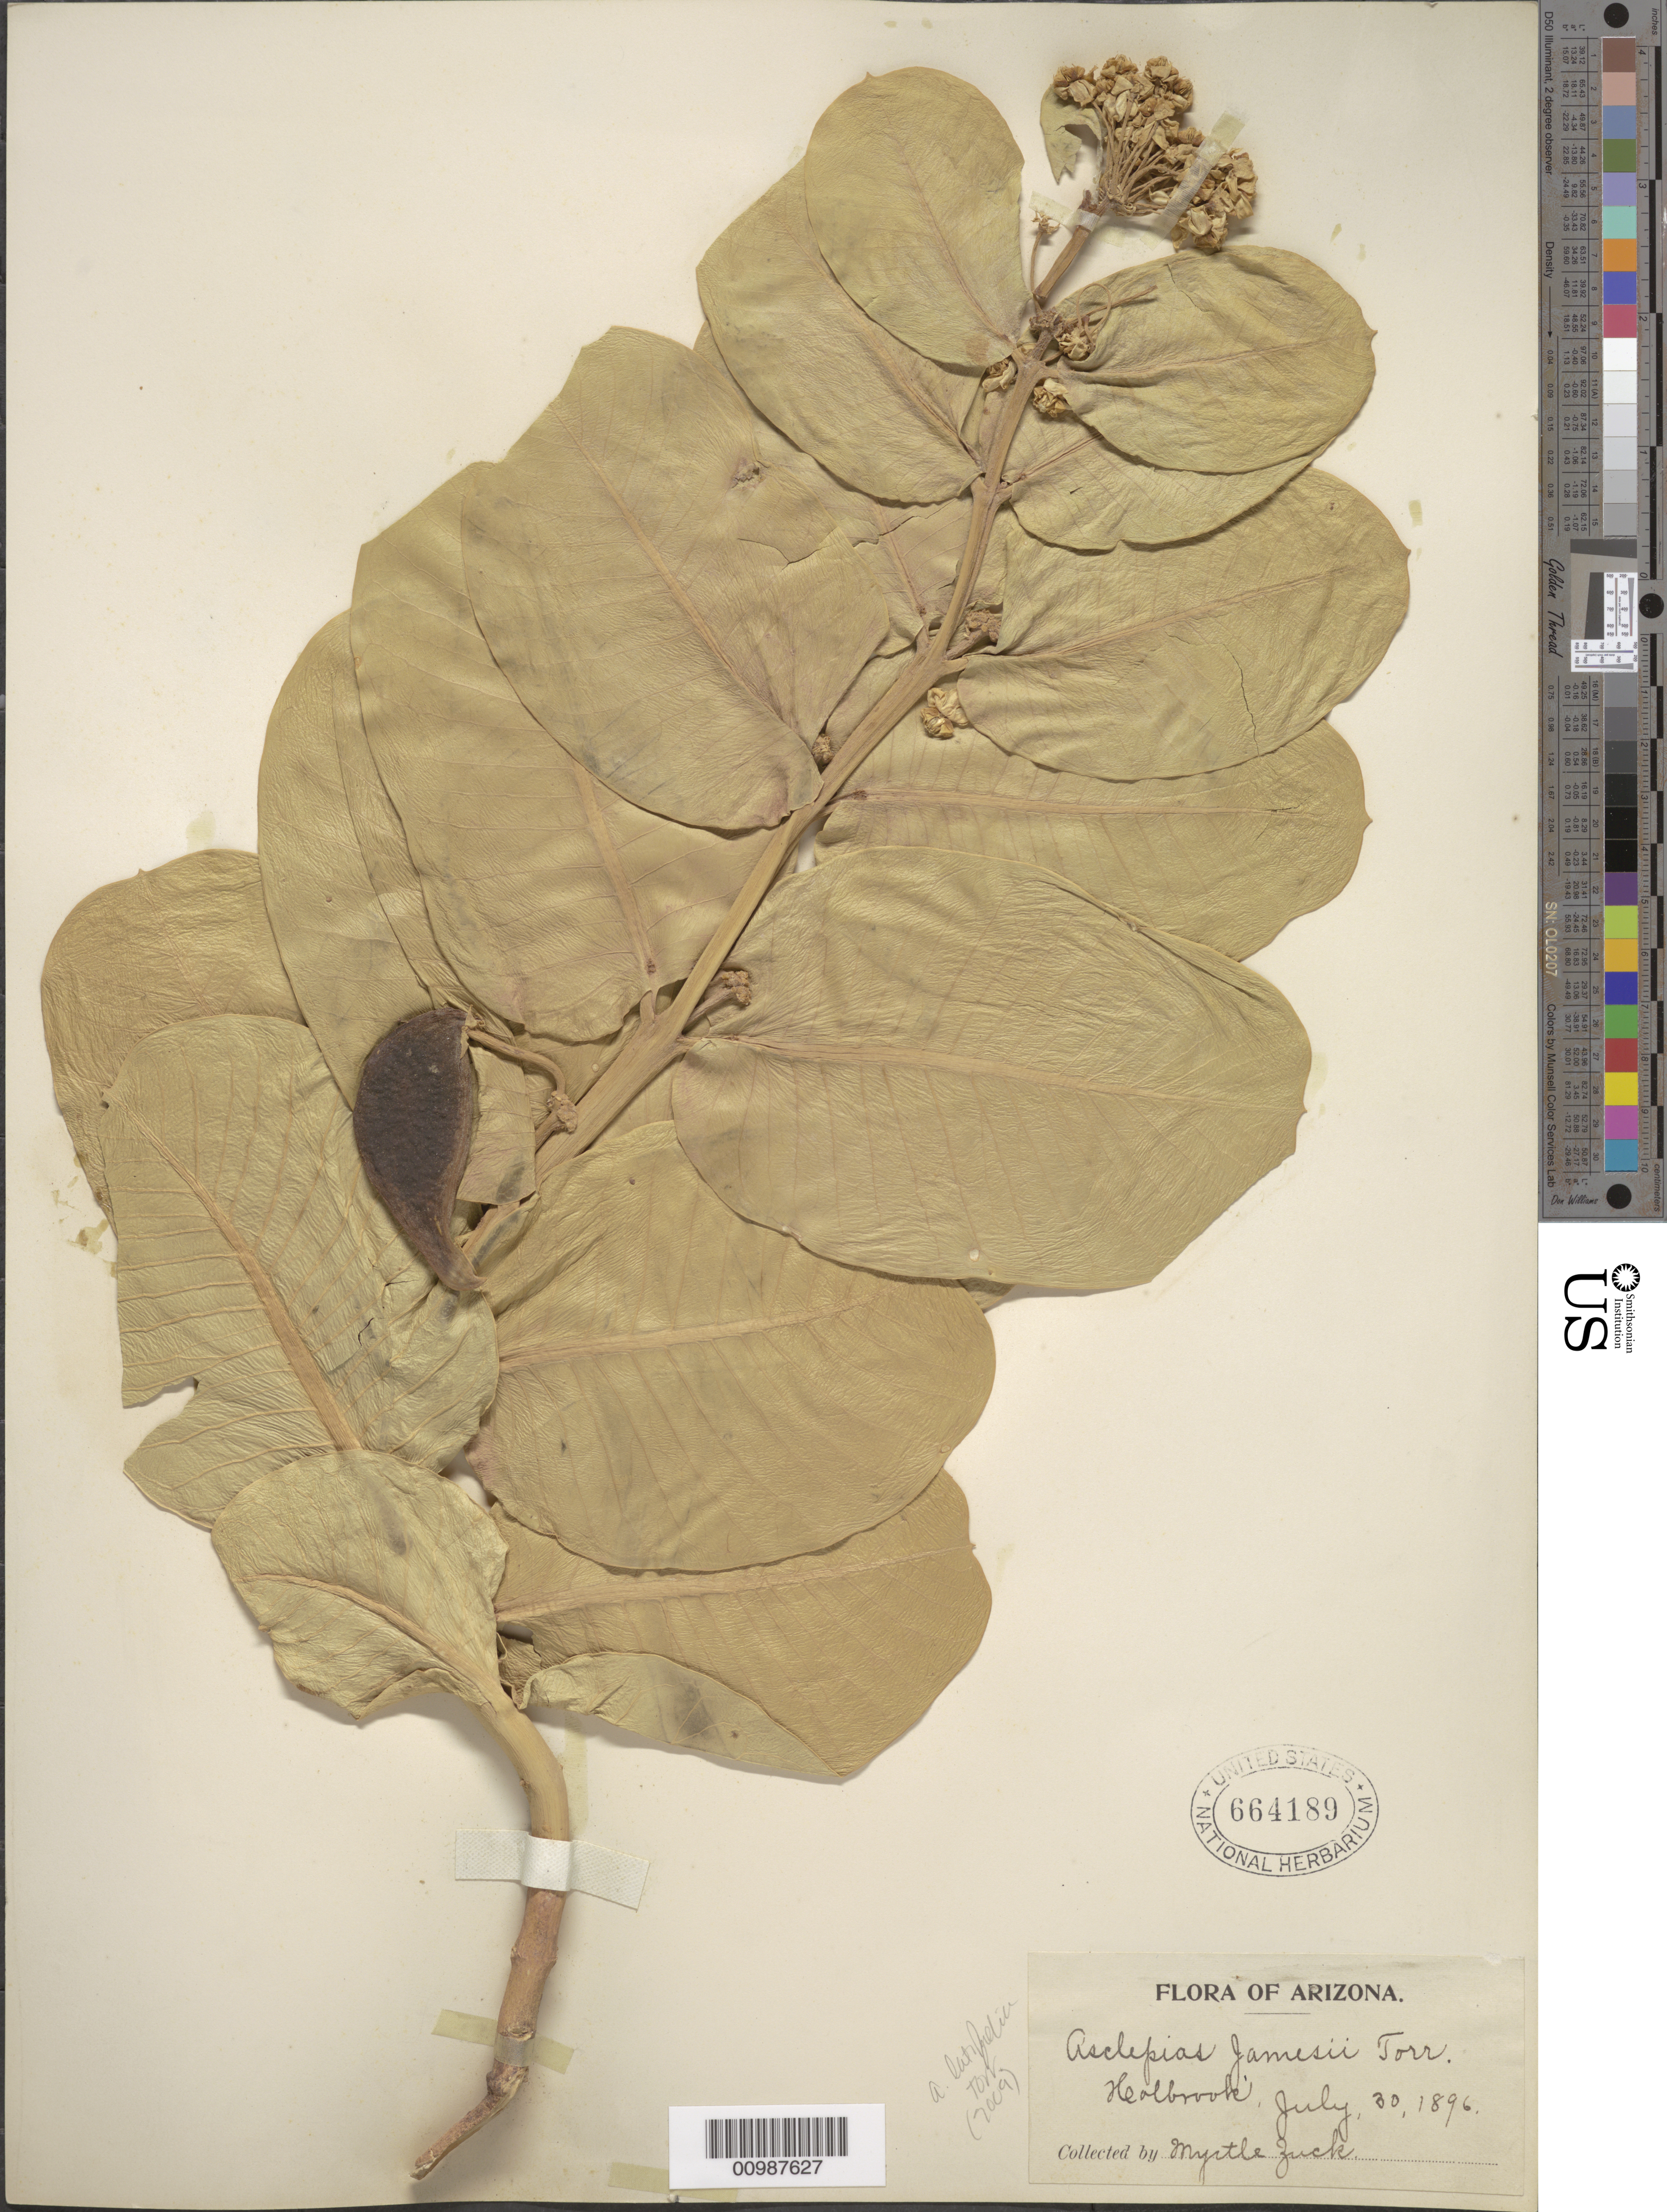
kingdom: Plantae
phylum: Tracheophyta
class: Magnoliopsida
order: Gentianales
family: Apocynaceae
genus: Asclepias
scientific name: Asclepias latifolia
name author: Torr.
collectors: M. Zuck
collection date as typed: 30 Jul 1896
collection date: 1896-07-30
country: United States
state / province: Arizona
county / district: Navajo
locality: Holbrook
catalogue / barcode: US 664189